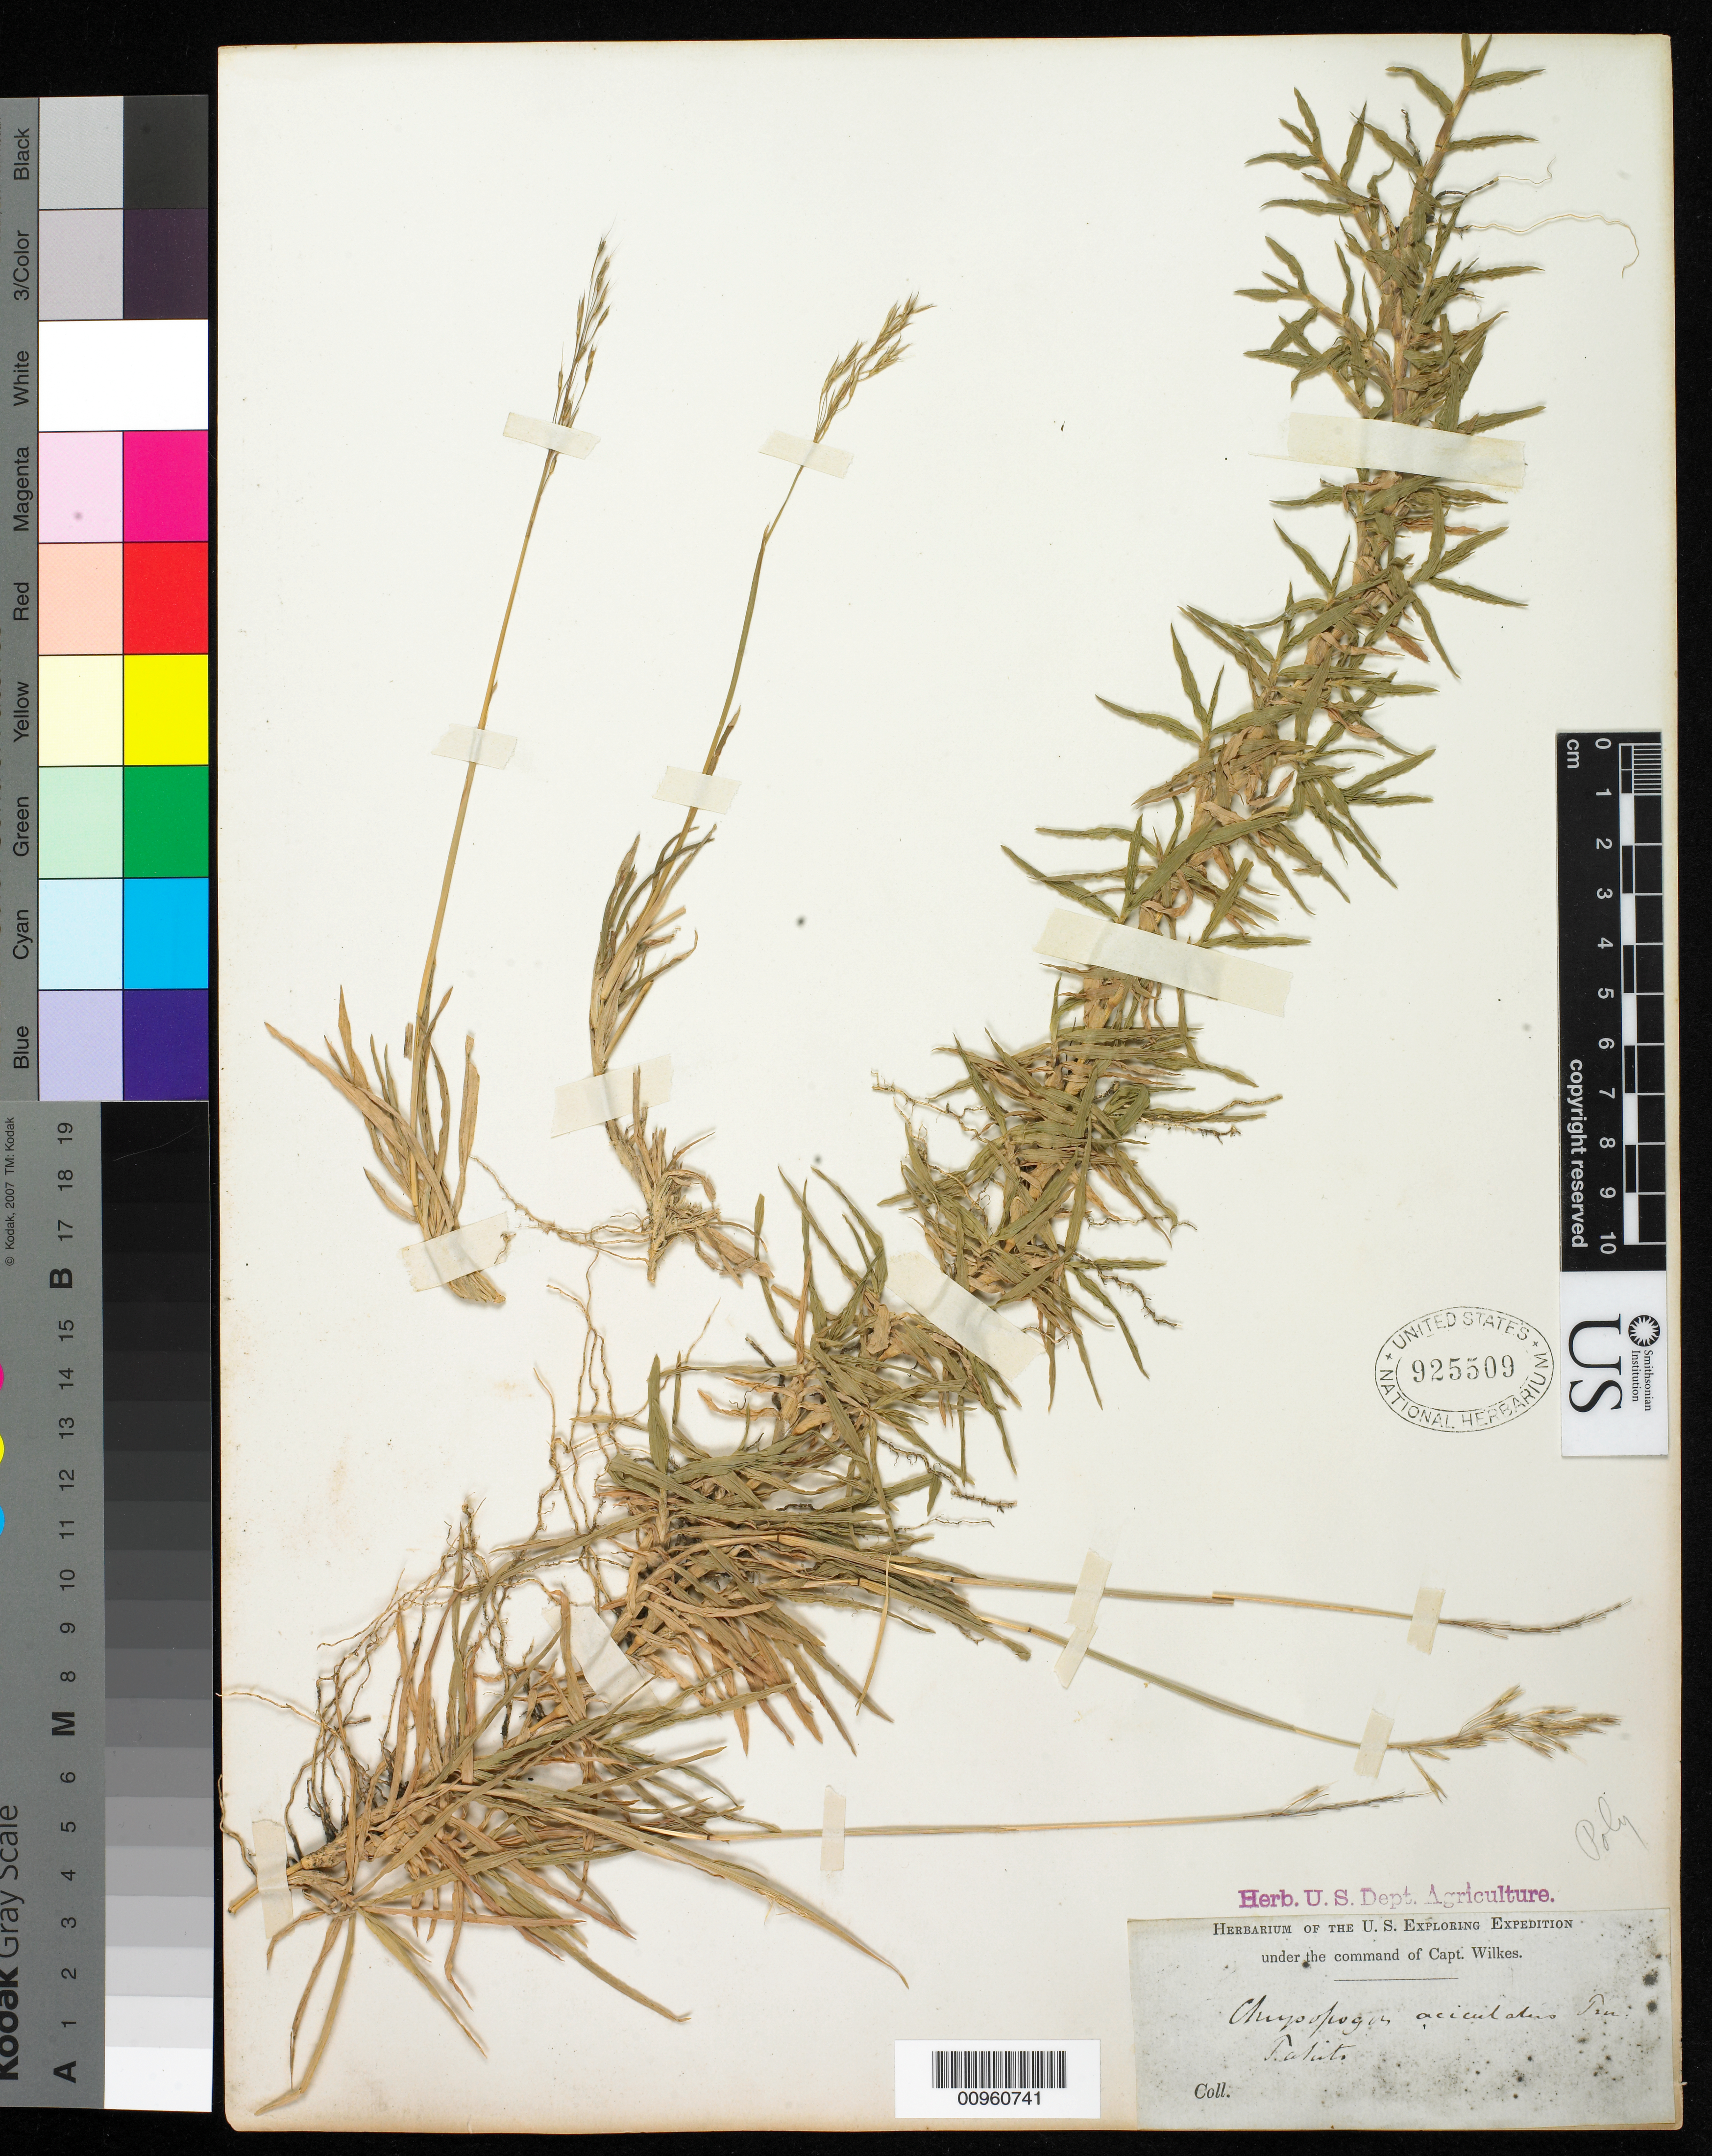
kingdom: Plantae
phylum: Tracheophyta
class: Liliopsida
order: Poales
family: Poaceae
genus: Rhaphis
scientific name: Rhaphis aciculata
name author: (Retz.) Honda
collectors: Wilkes Explor. Exped.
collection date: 1838/1842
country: French Polynesia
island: Tahiti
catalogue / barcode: US 925509